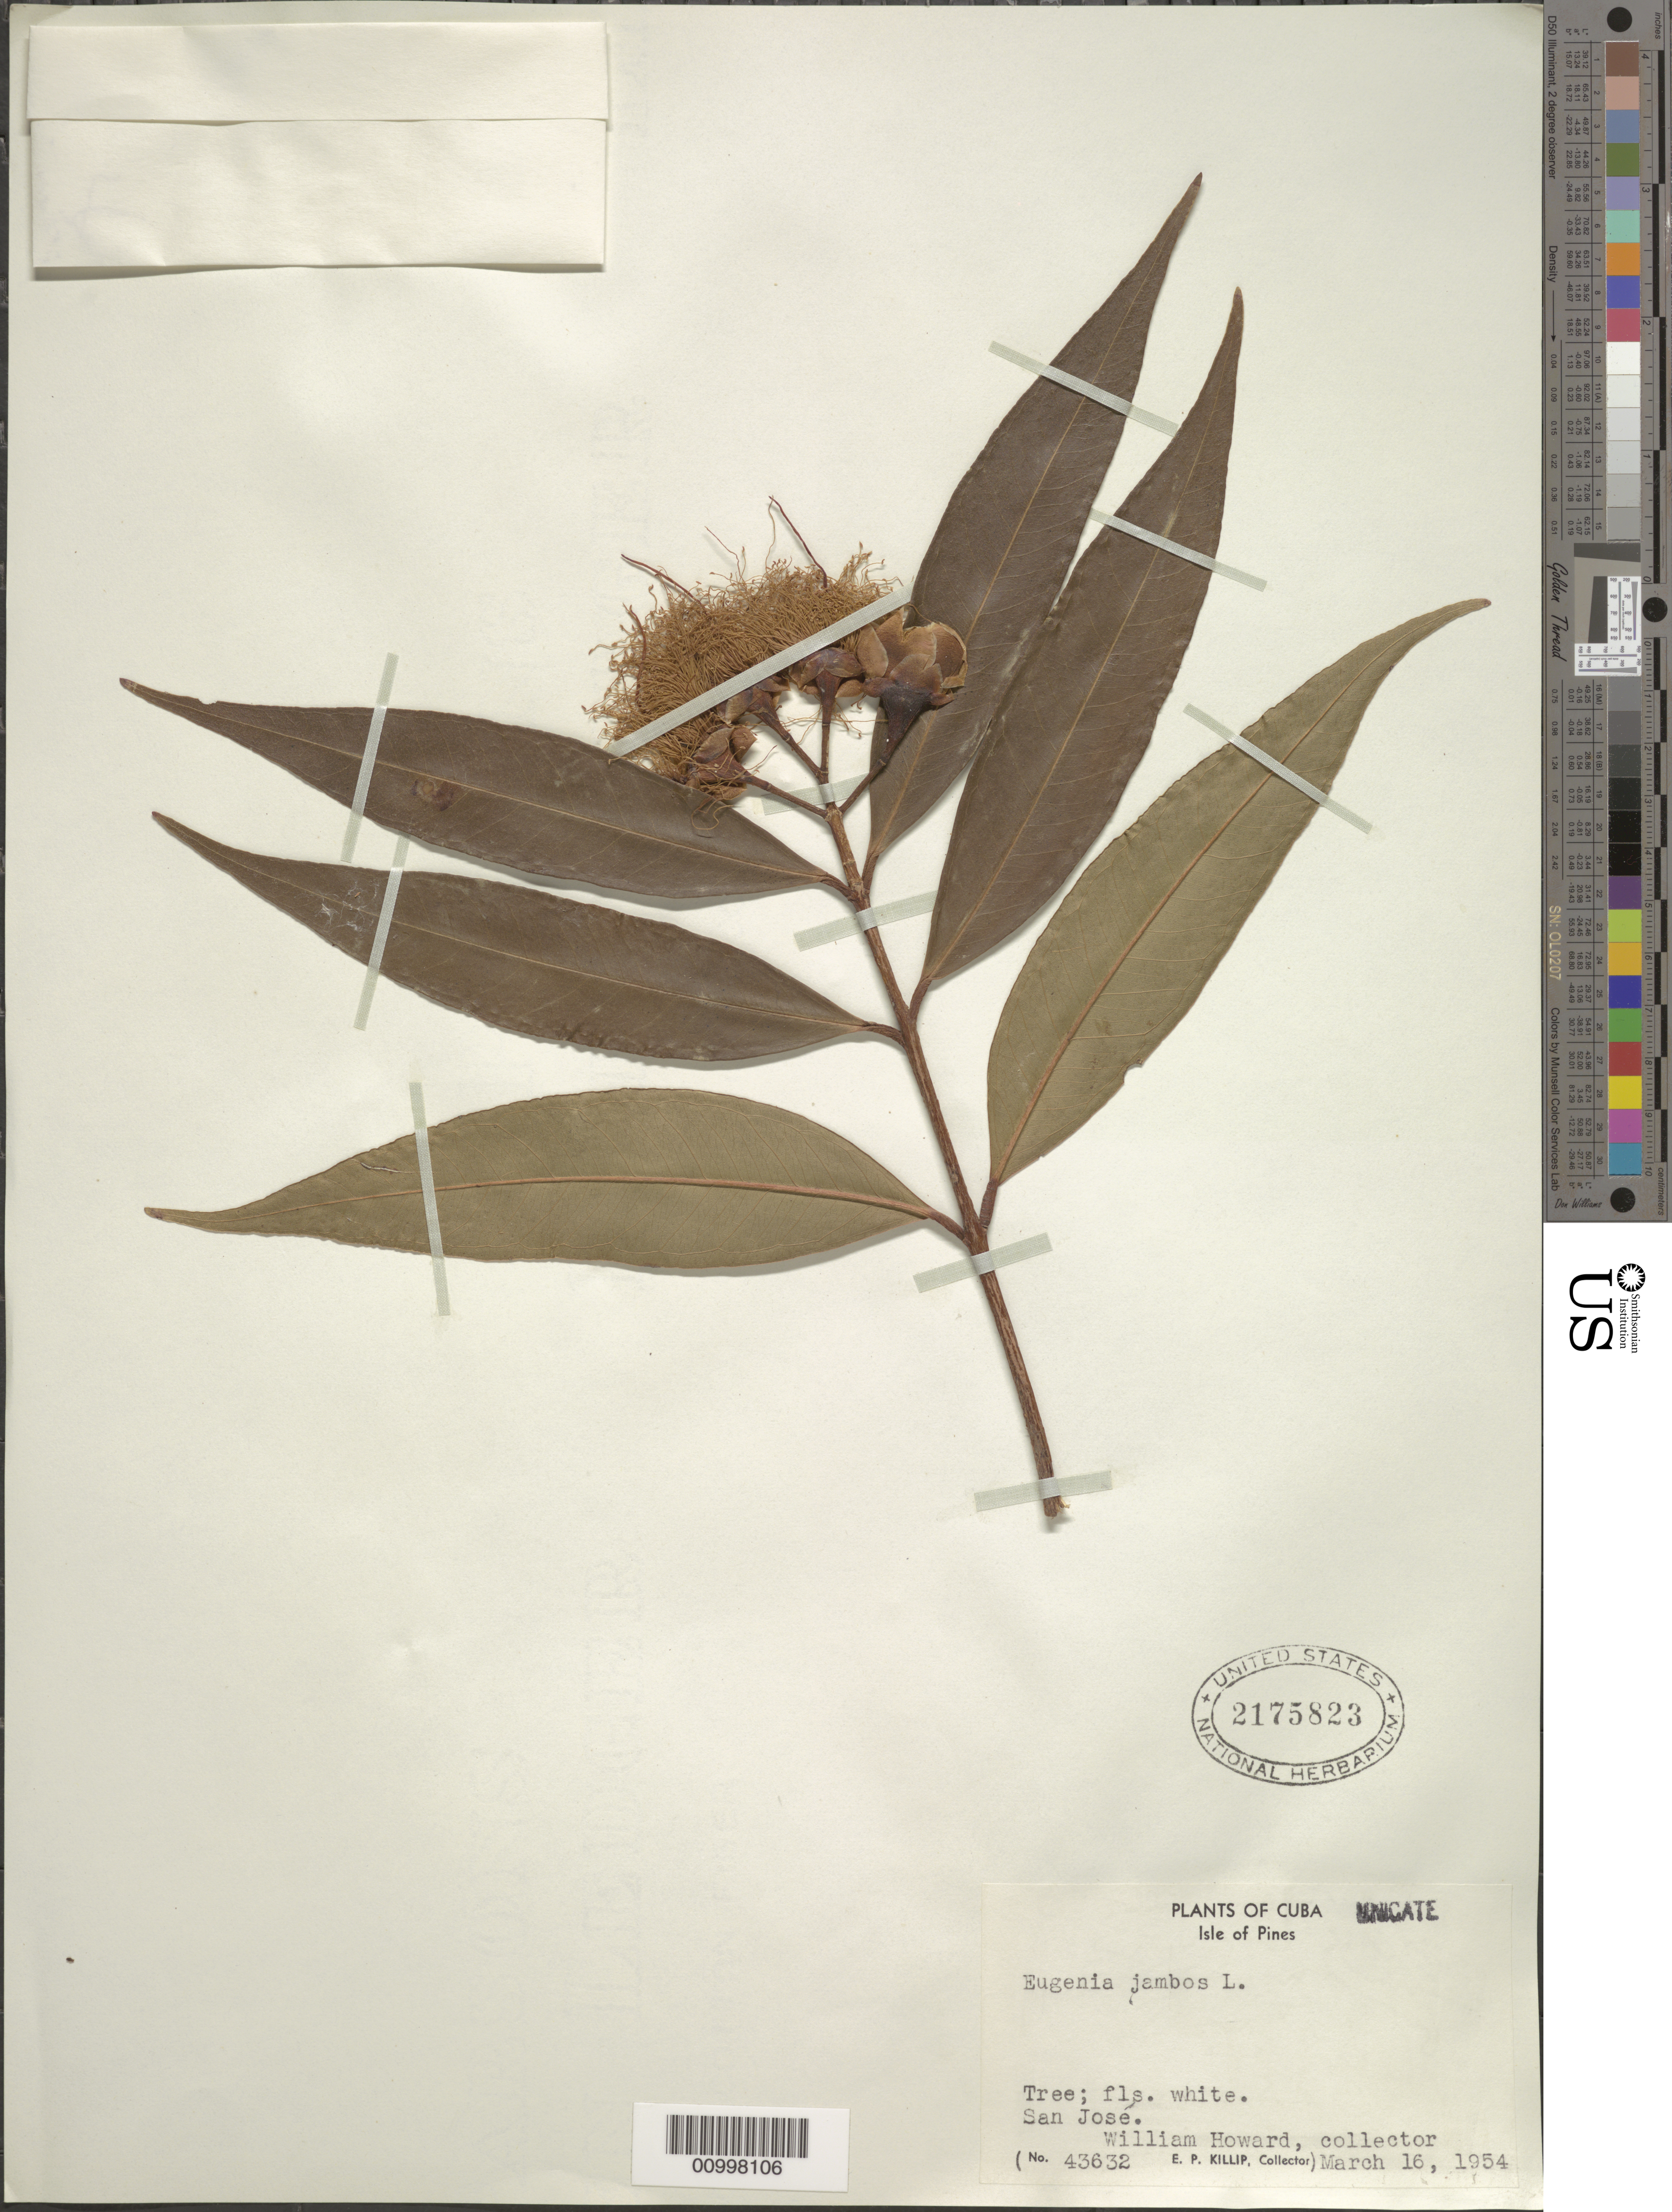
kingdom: Plantae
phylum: Tracheophyta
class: Magnoliopsida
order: Myrtales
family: Myrtaceae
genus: Syzygium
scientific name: Syzygium jambos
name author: (L.) Alston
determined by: Strong, Mark T., (BOT), Smithsonian Institution - National Museum of Natural History (UNITED STATES)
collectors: E. P. Killip & W. J. Howard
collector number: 43632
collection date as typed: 16 Mar 1954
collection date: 1954-03-16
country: Cuba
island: Isla de la Juventud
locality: San José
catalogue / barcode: US 2175823